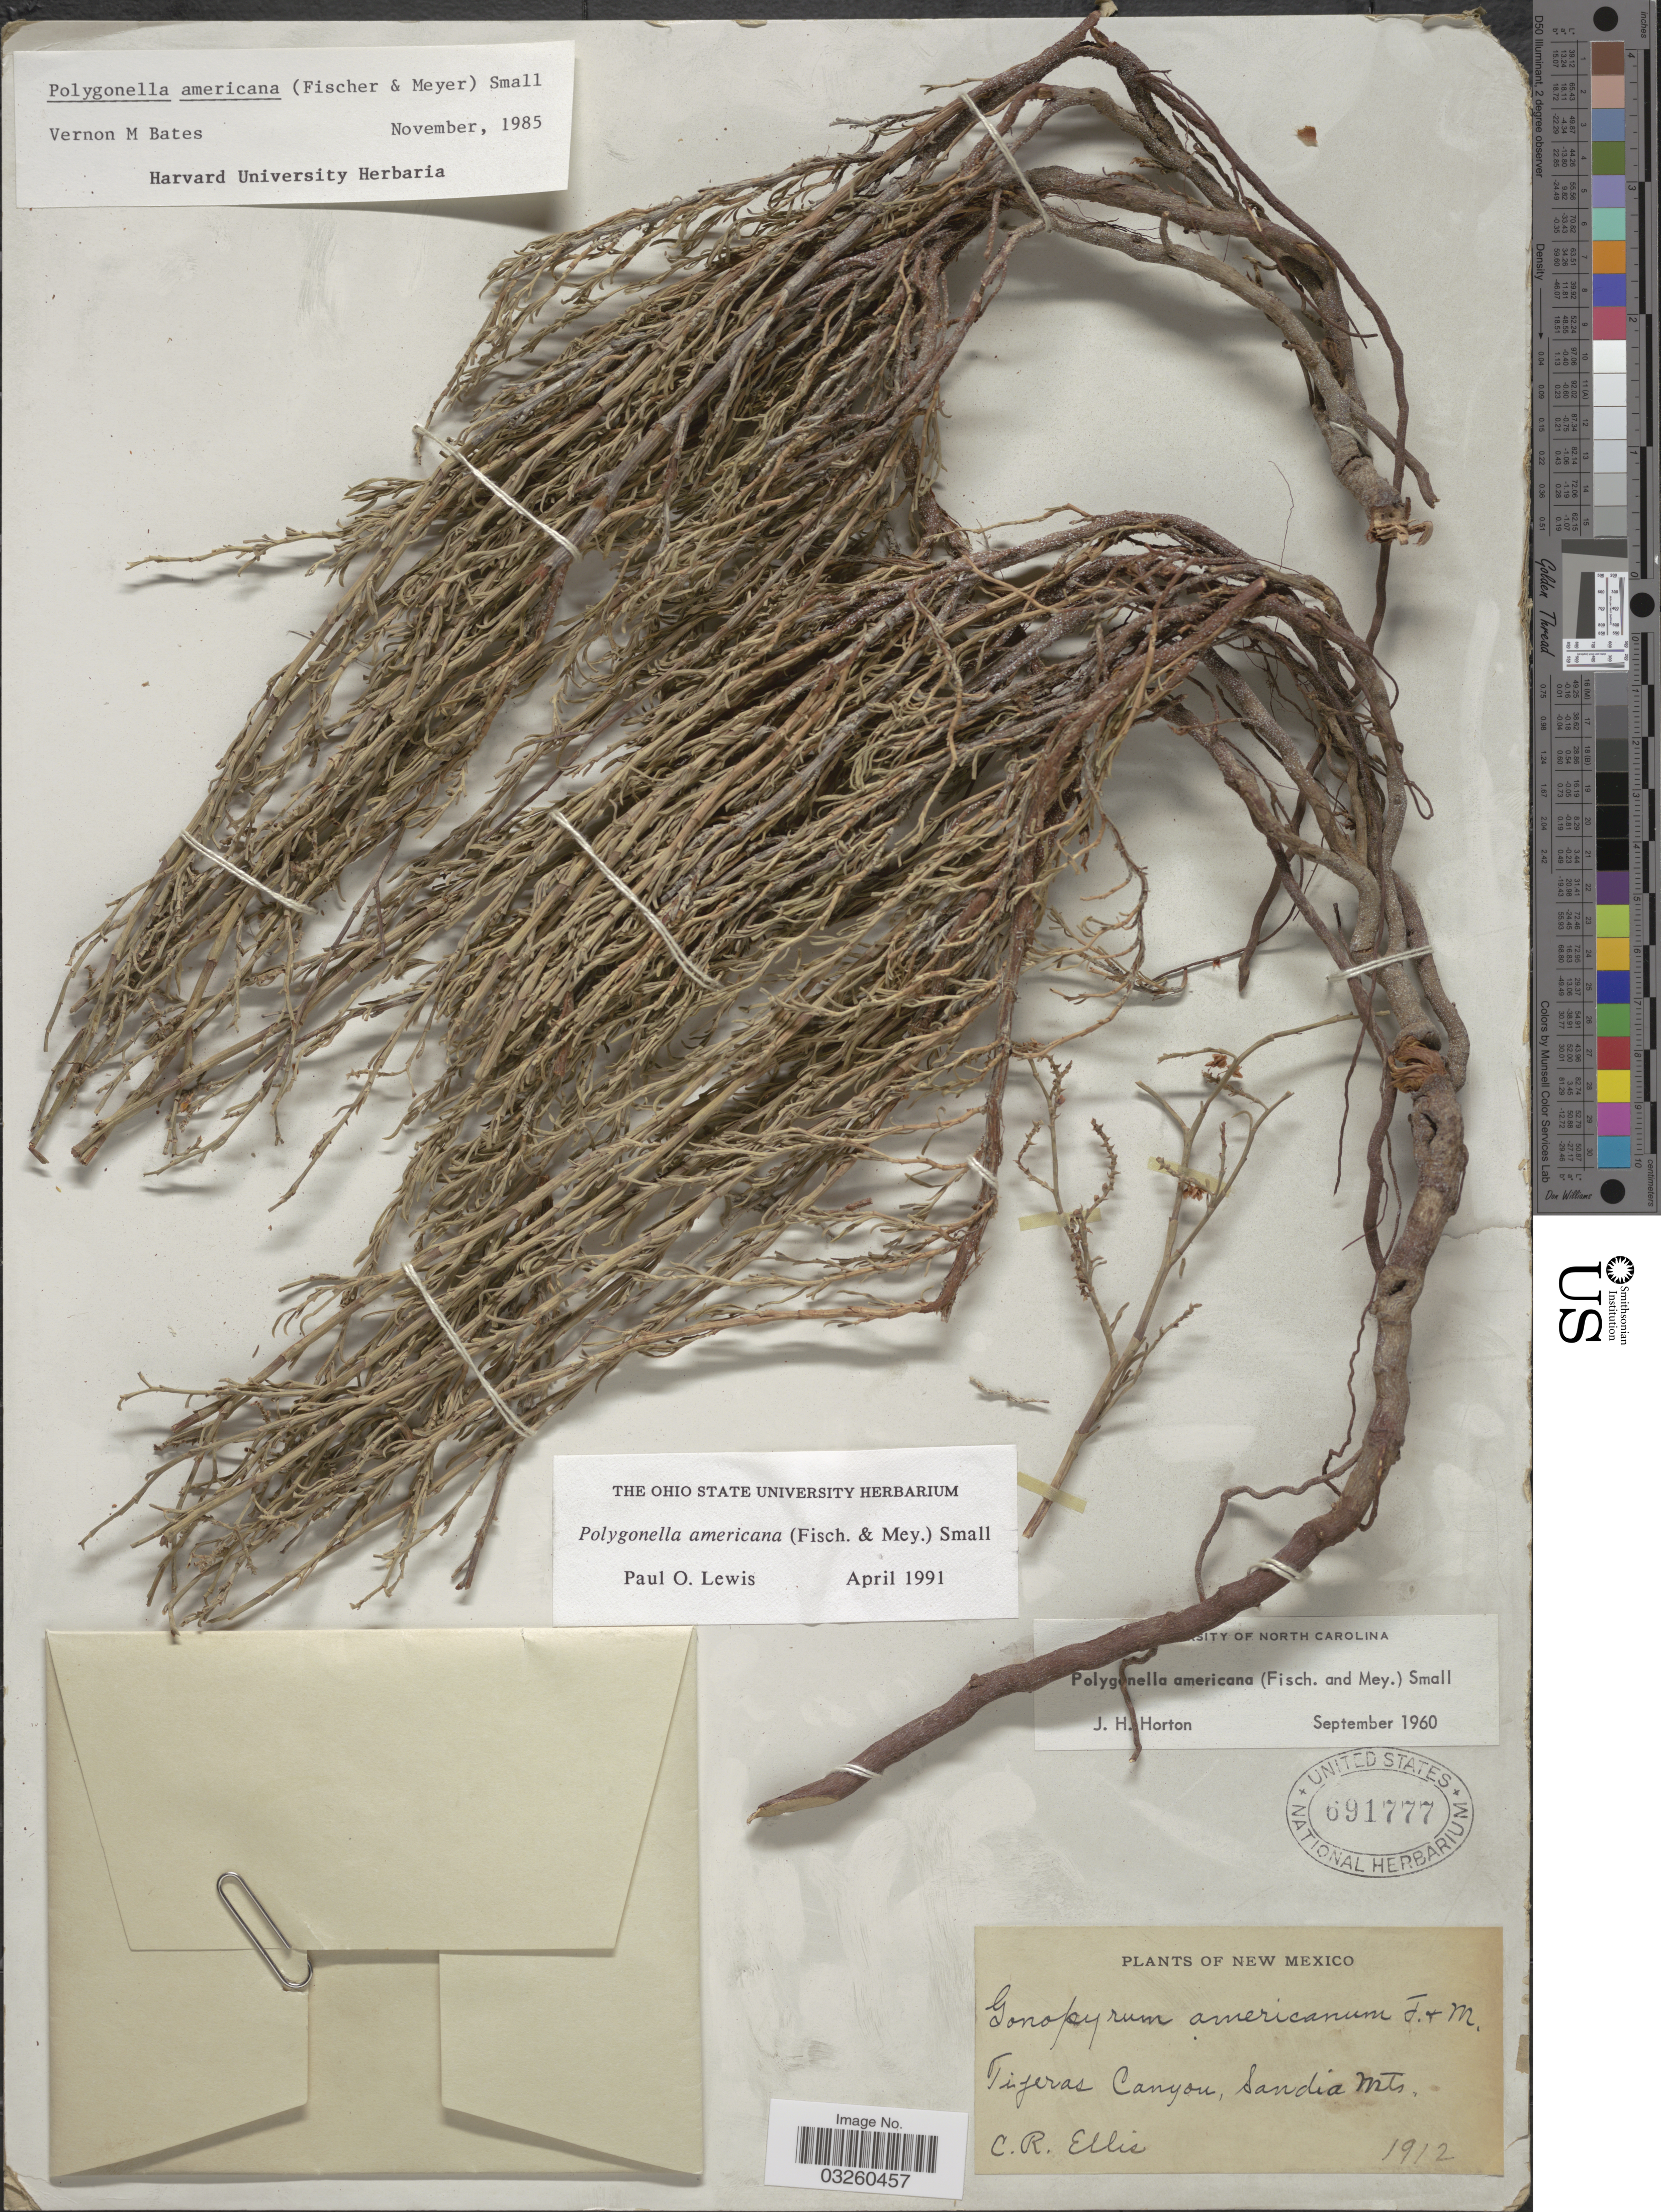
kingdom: Plantae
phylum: Tracheophyta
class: Magnoliopsida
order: Caryophyllales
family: Polygonaceae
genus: Polygonella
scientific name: Polygonella americana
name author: (Fisch. & C.A. Mey.) Small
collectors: C. Ellis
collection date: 1912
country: United States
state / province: New Mexico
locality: Tijeras Canyon, Sandia Mts.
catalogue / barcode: US 691777